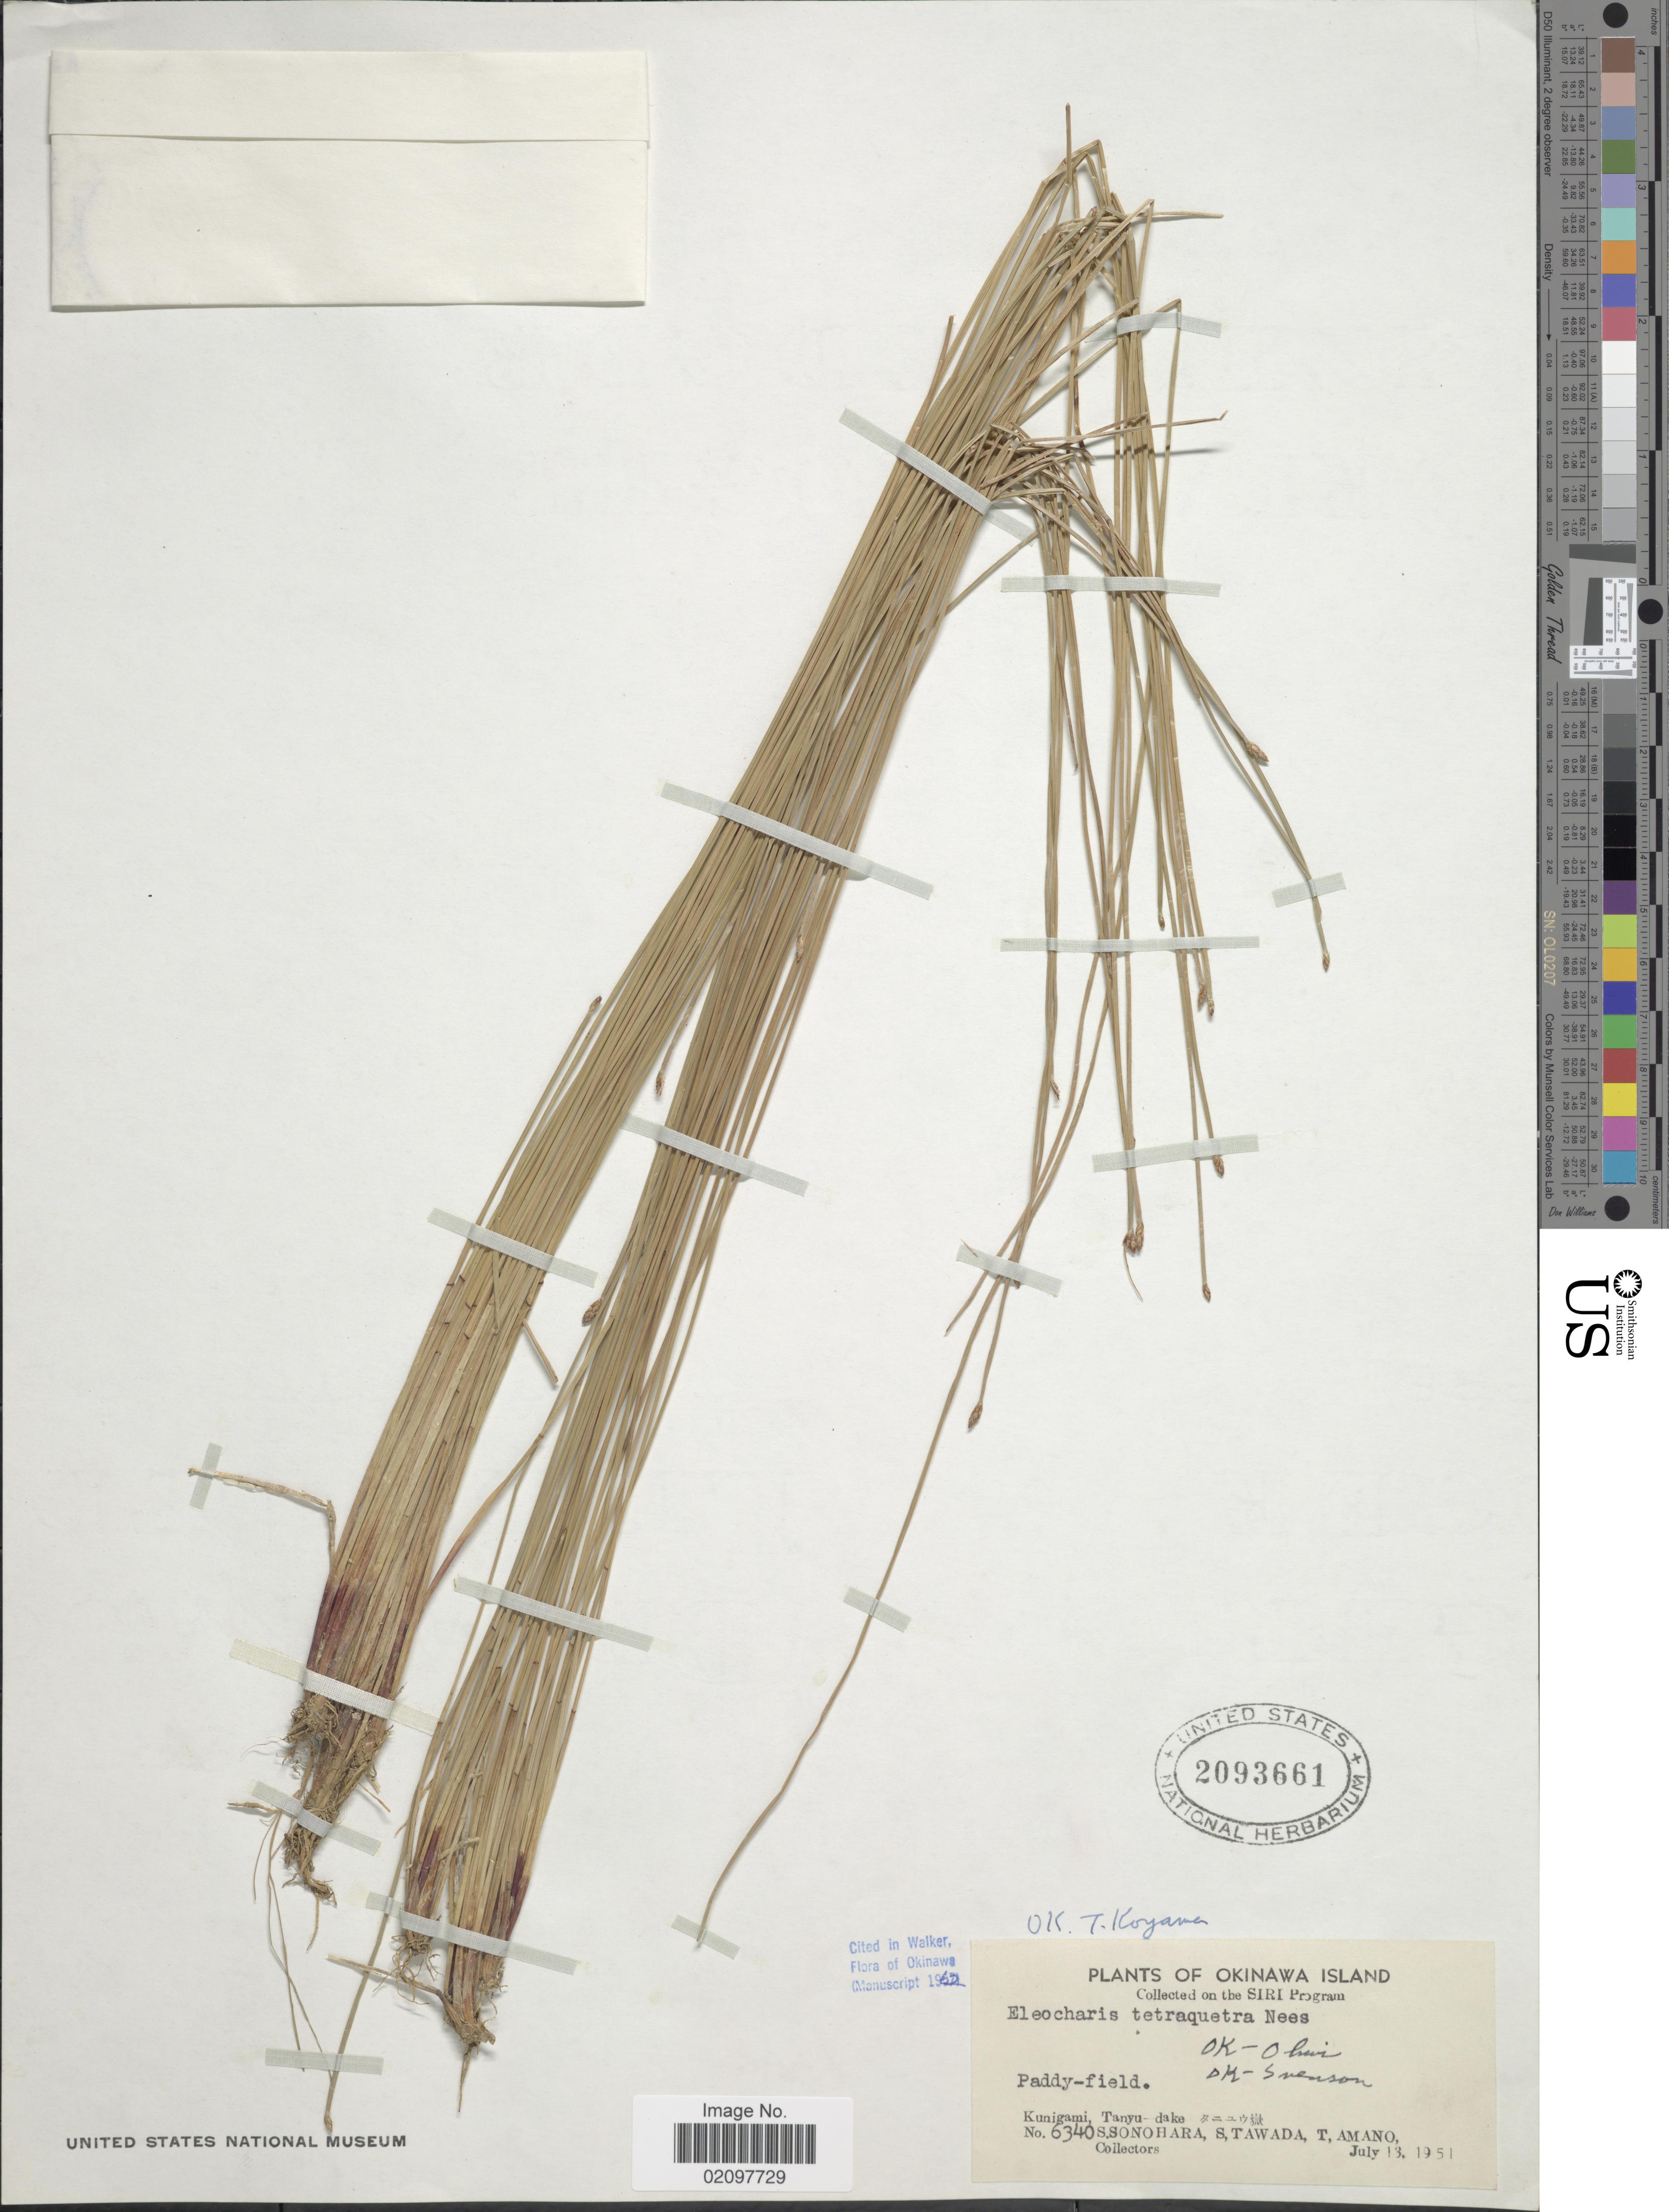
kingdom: Plantae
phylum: Tracheophyta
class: Liliopsida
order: Poales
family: Cyperaceae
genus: Eleocharis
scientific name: Eleocharis tetraquetra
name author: Nees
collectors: S. Sonohara, S. Tawada & T. Amano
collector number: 6340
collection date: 1951-07-13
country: Japan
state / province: Okinawa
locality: Okinawa Island. Paddy-field. Kunigami, Tanyu-dake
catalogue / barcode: US 2093661